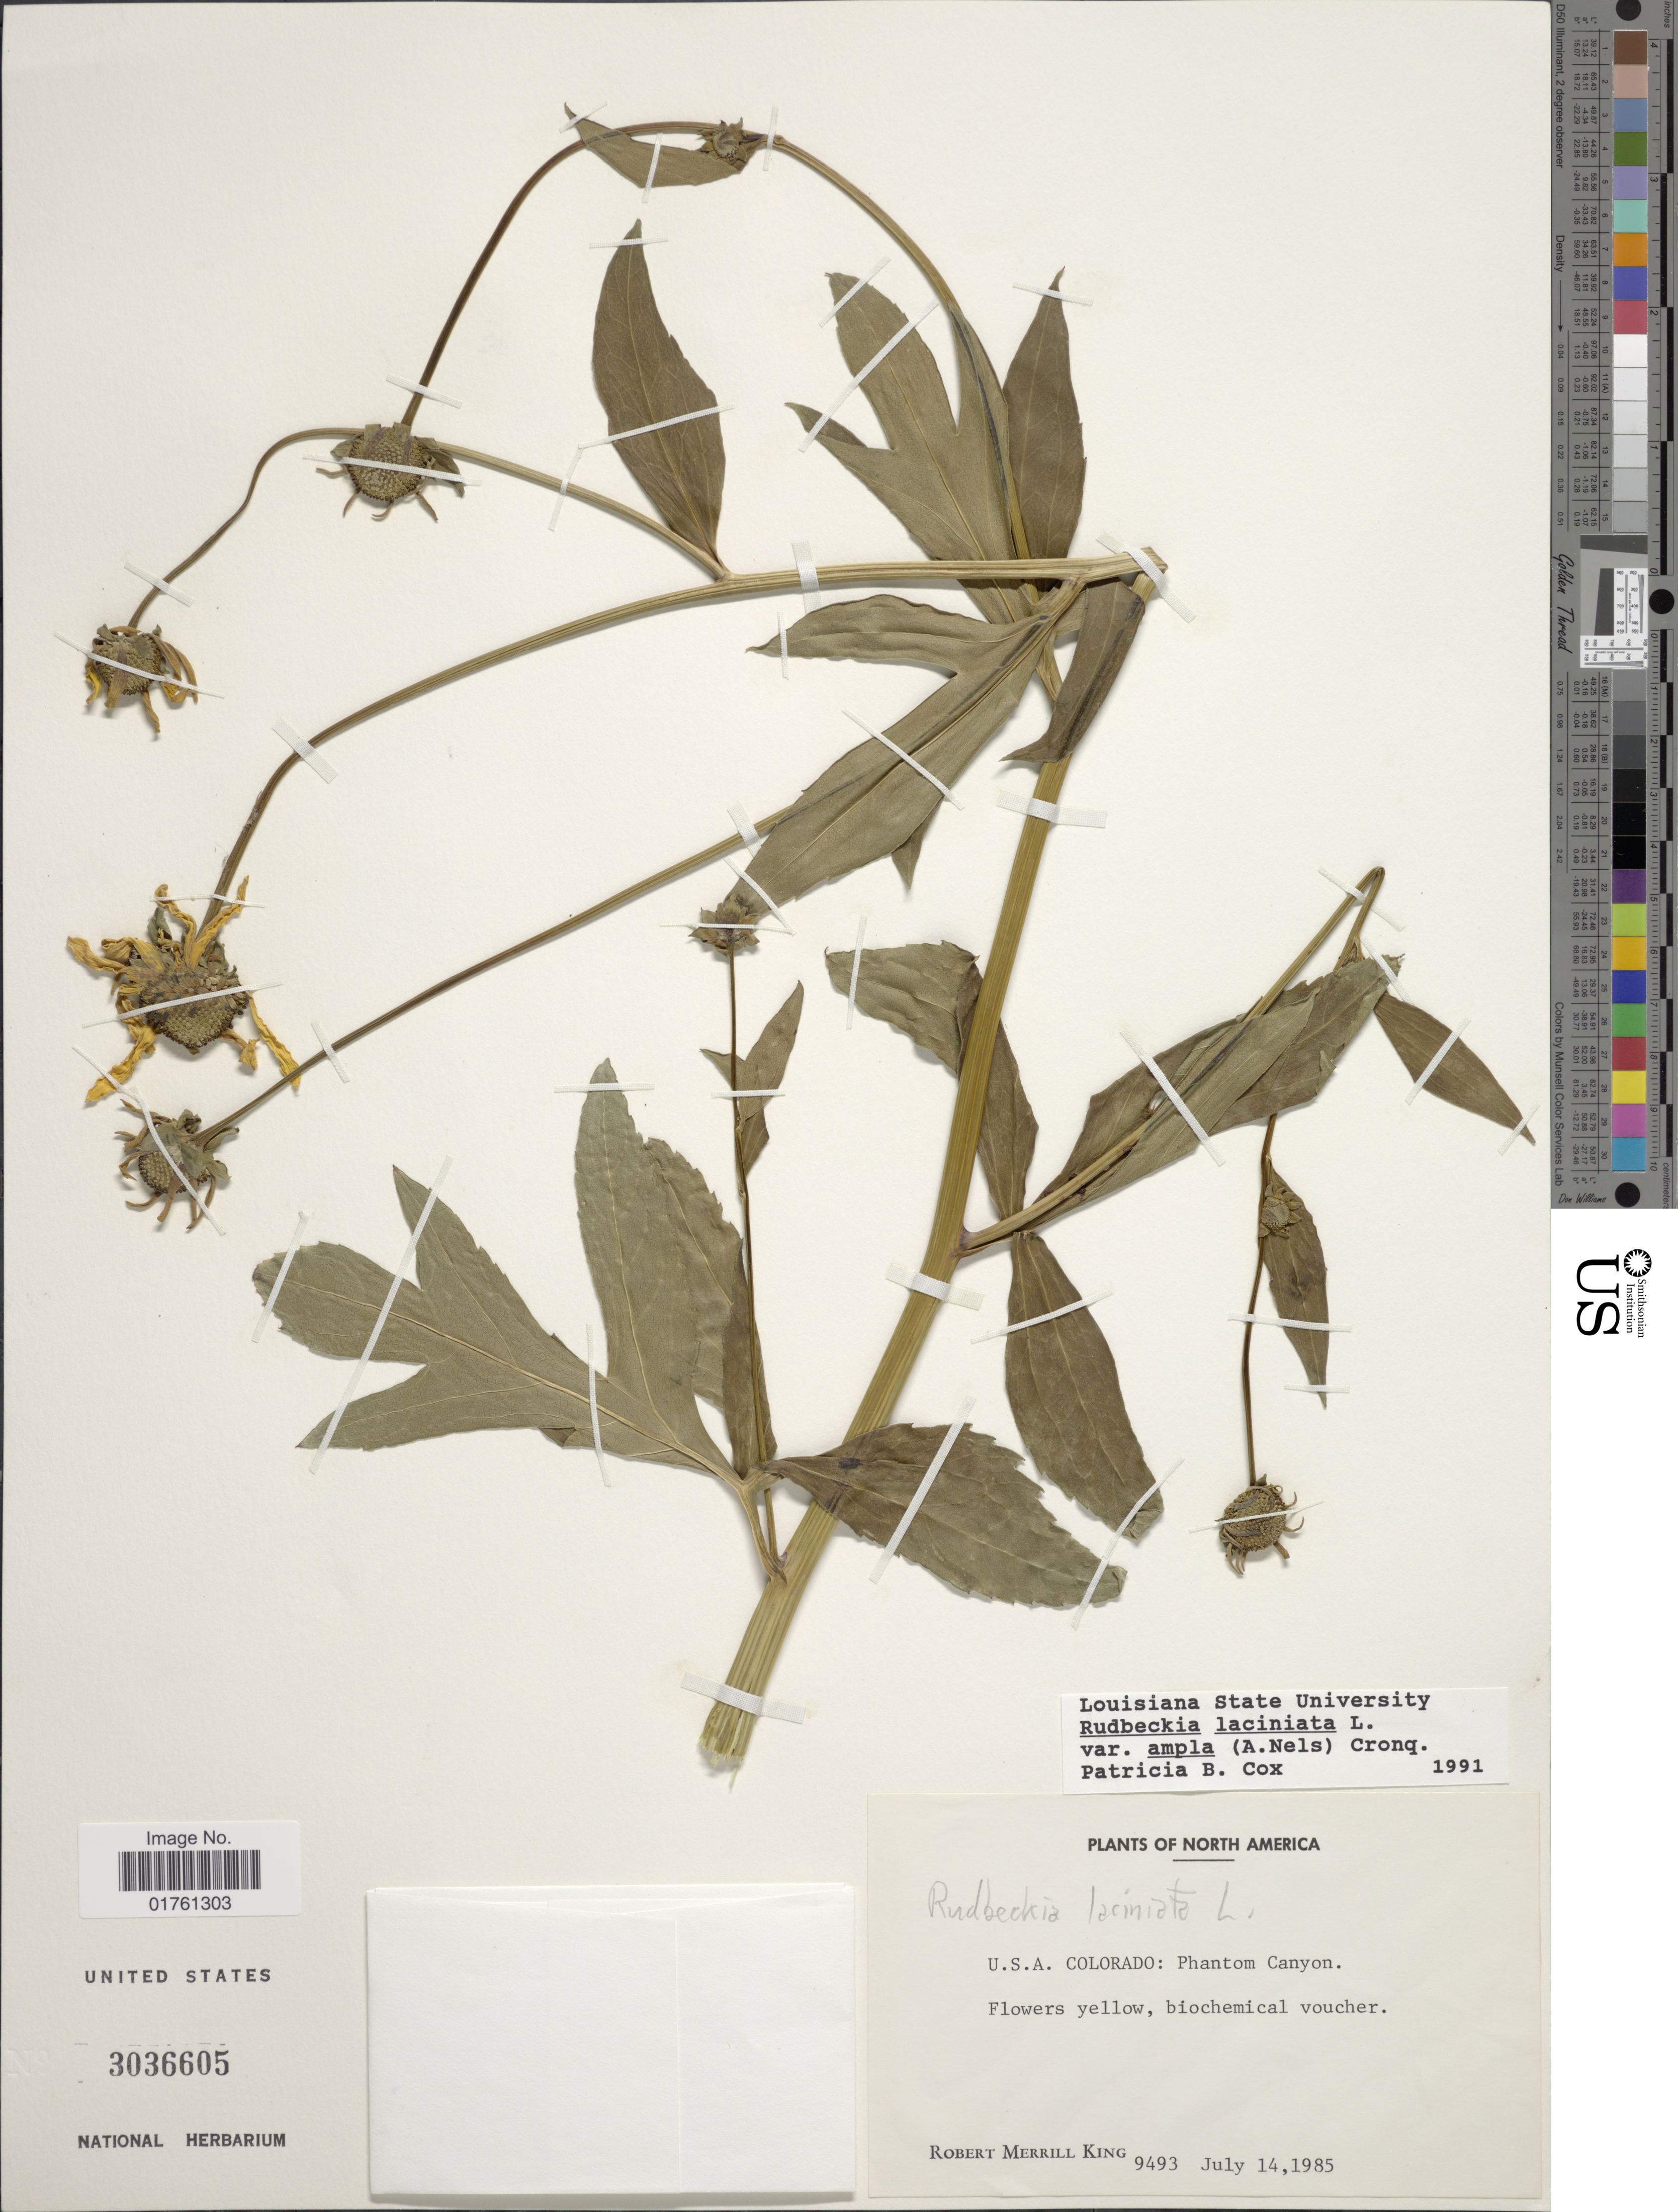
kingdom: Plantae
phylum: Tracheophyta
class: Magnoliopsida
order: Asterales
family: Asteraceae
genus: Rudbeckia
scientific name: Rudbeckia laciniata var. ampla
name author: (A. Nelson) Cronq.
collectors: R. M. King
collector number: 9493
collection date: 1985-07-14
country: United States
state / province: Colorado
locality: Phantom Canyon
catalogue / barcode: US 3036605